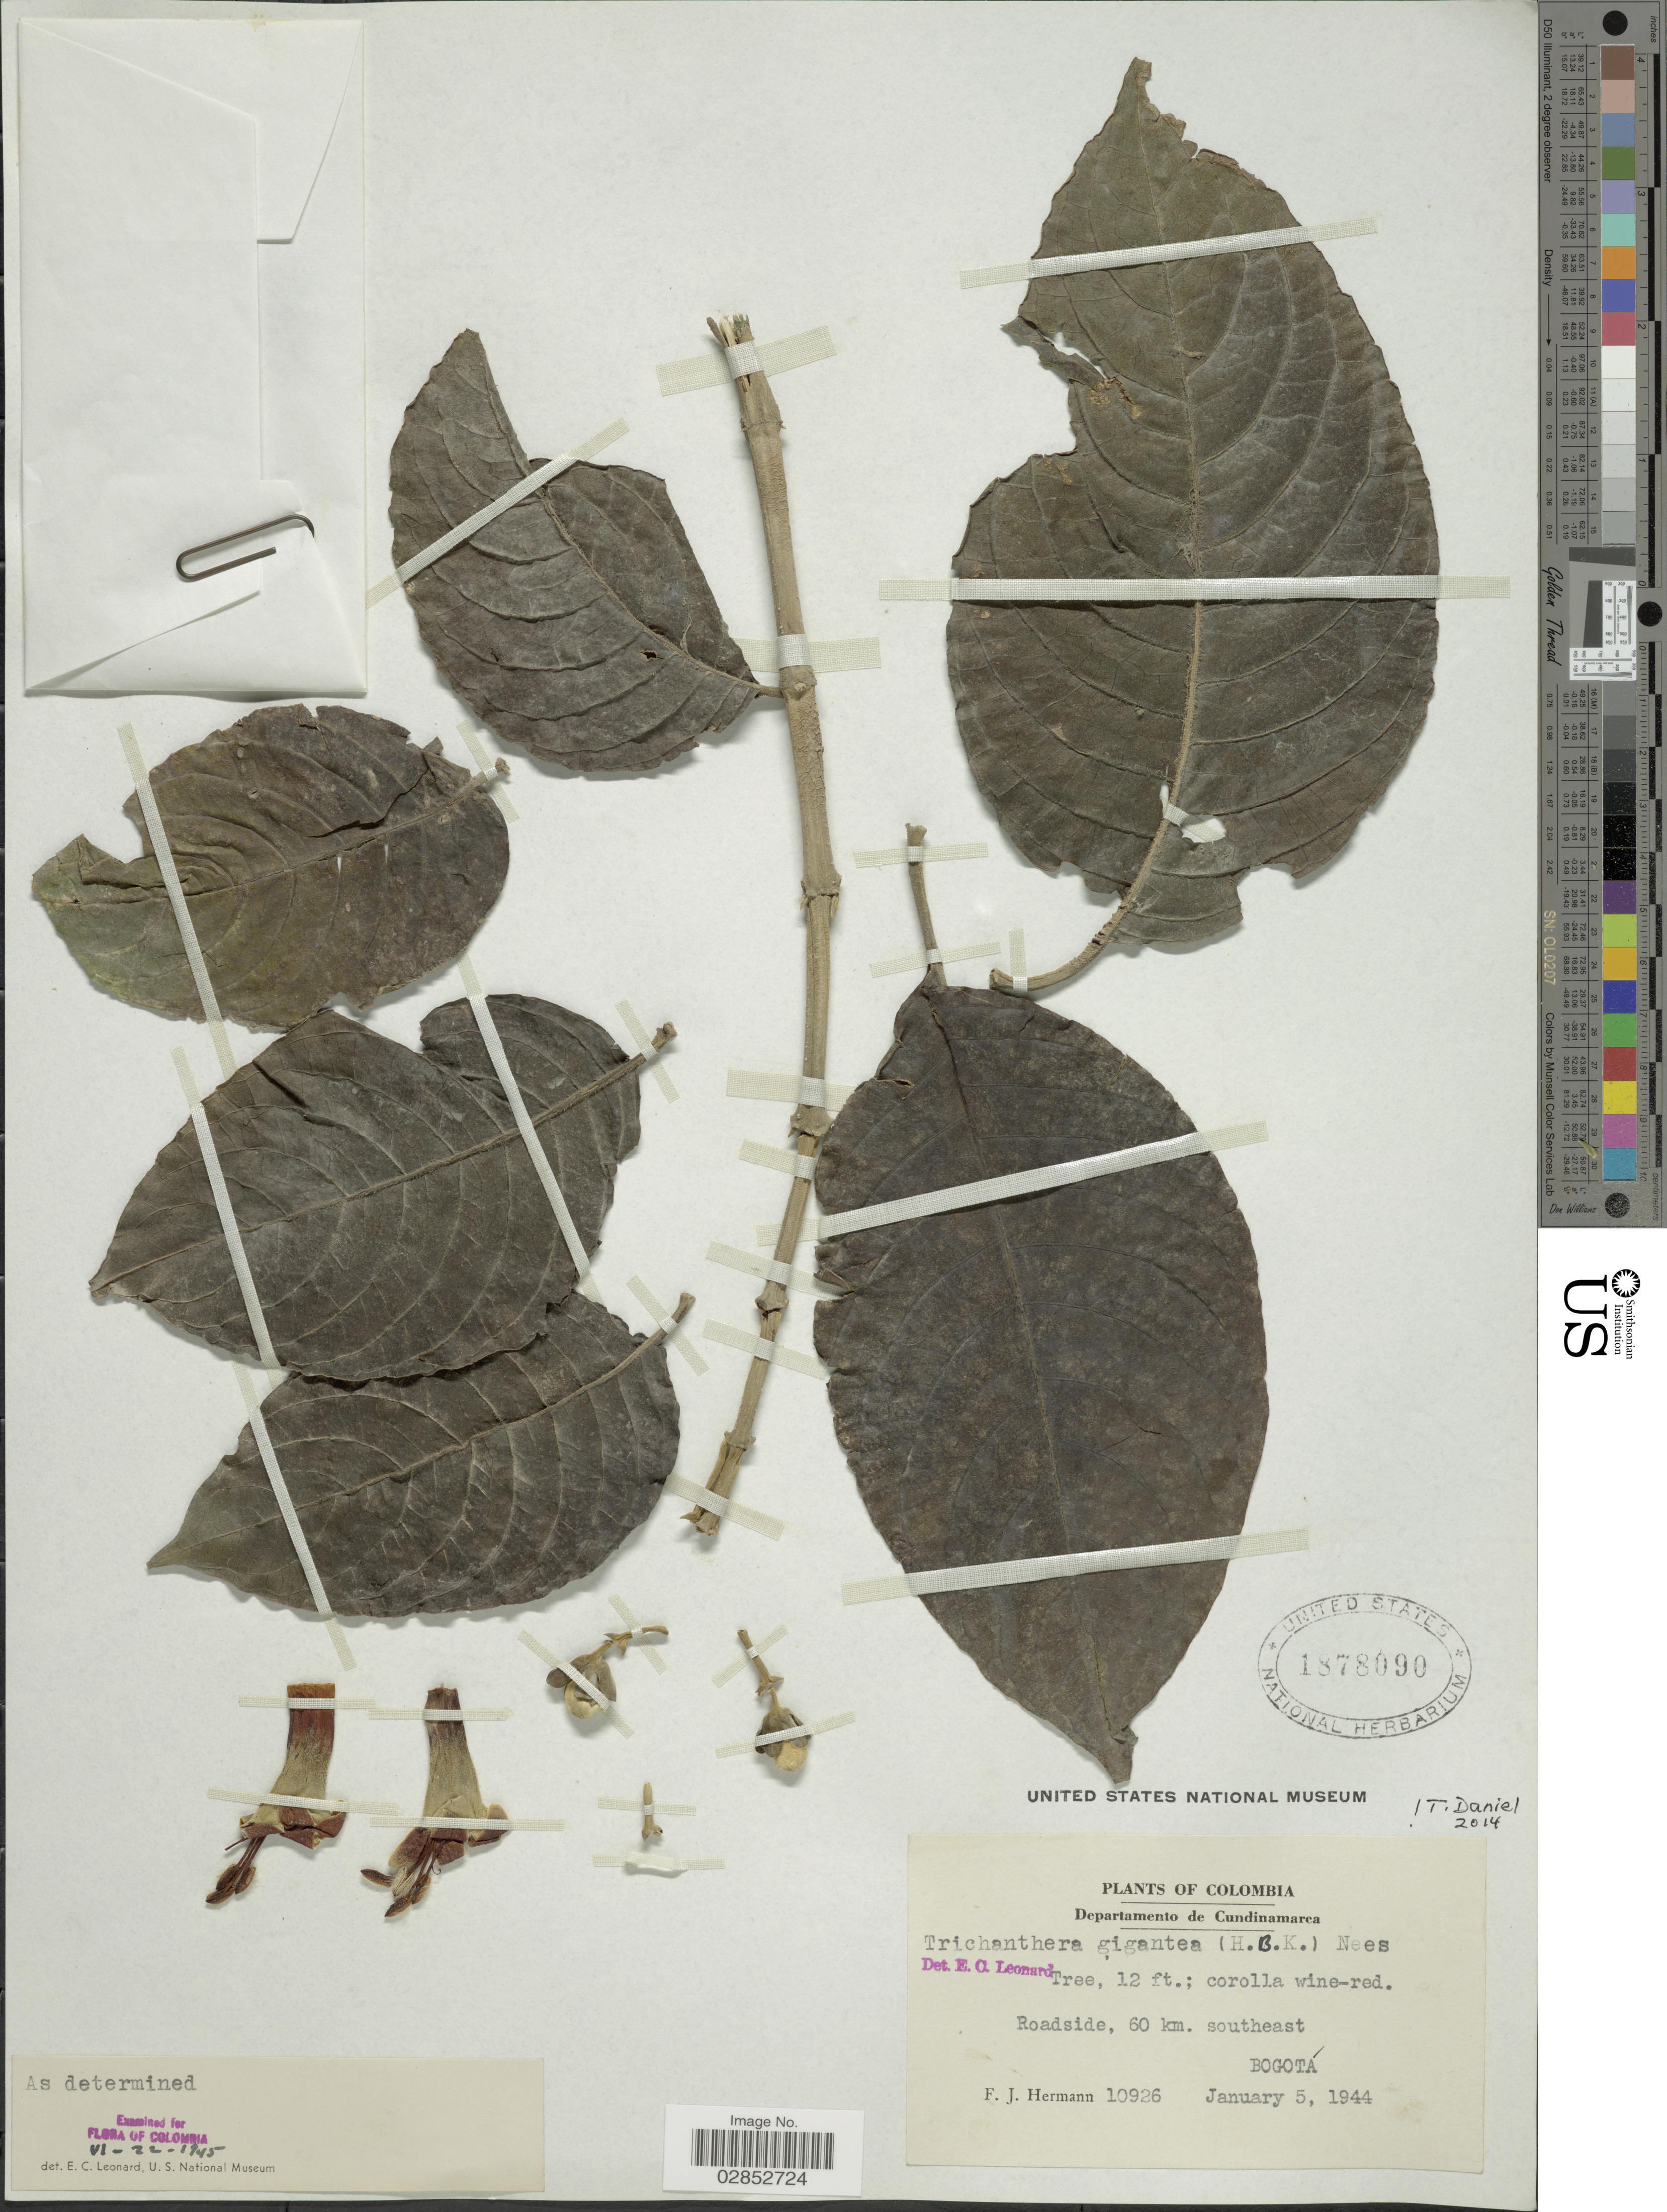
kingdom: Plantae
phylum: Tracheophyta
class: Magnoliopsida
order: Lamiales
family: Acanthaceae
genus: Trichanthera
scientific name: Trichanthera gigantea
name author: (Bonpl.) Nees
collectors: F. J. Hermann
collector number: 10926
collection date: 1944-01-05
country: Colombia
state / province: Cundinamarca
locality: Departamento de Cundinamarca, Roadside, 60 km. southeast Bogotá.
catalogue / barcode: US 1878090